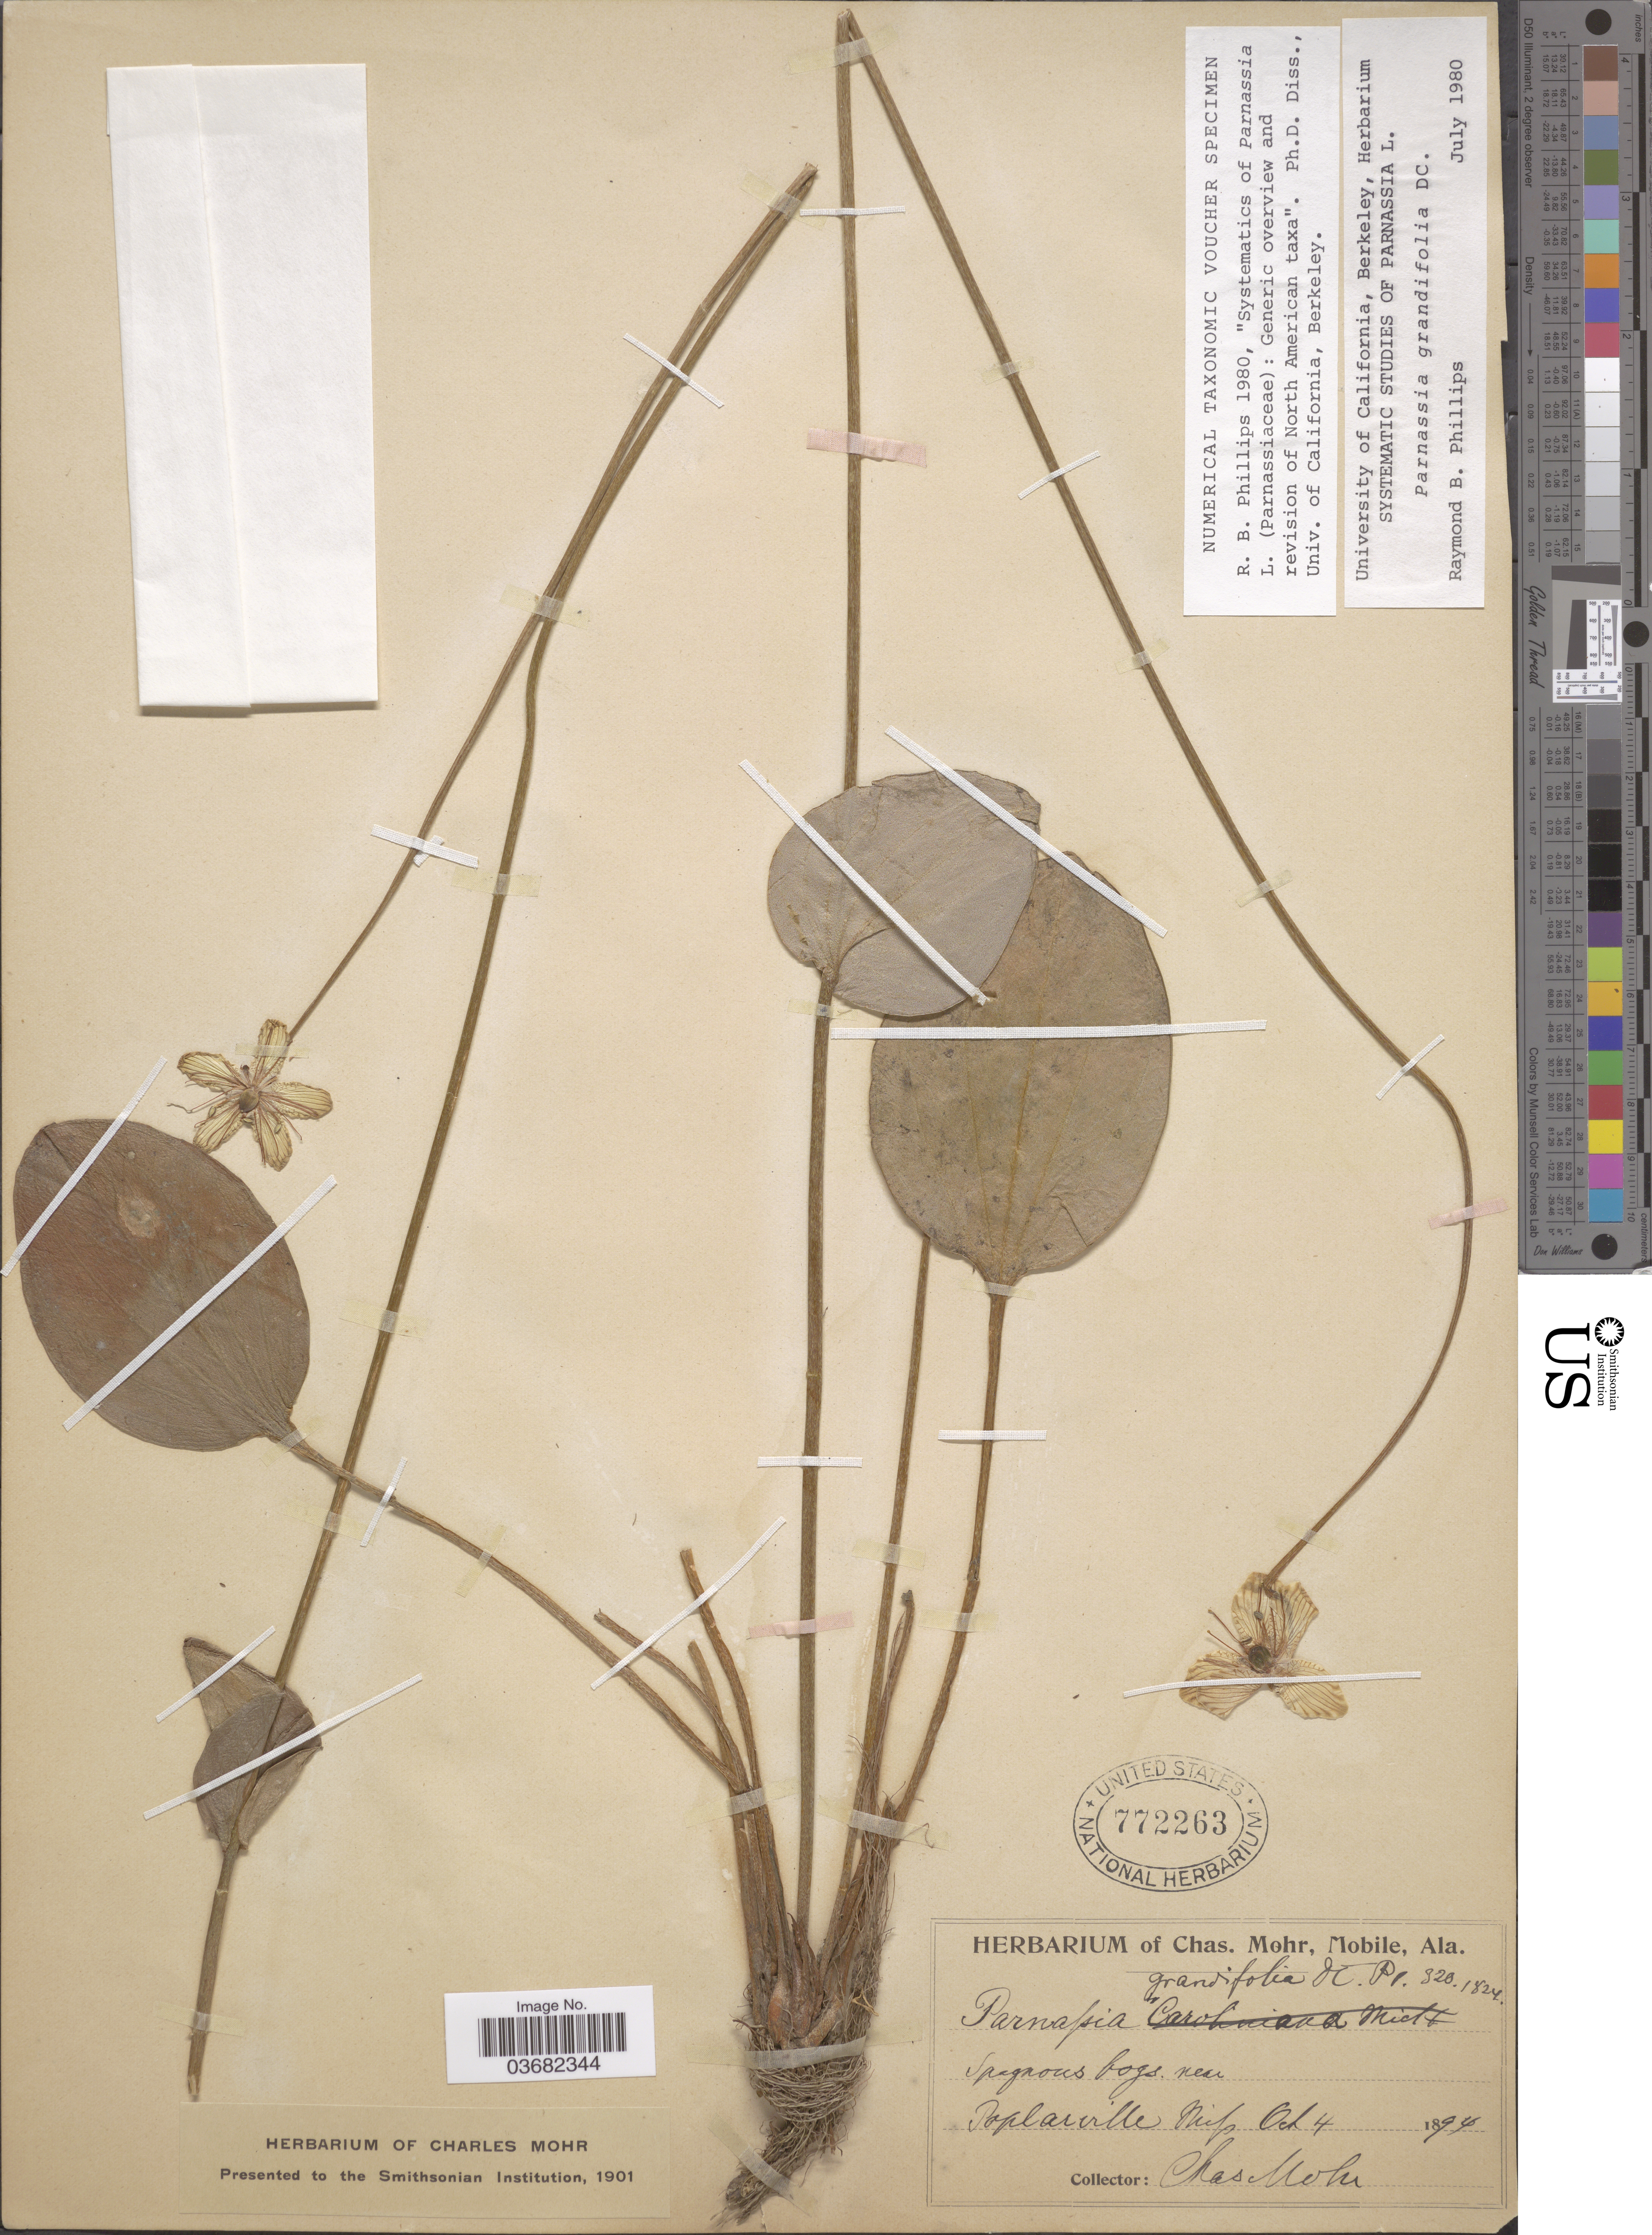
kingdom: Plantae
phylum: Tracheophyta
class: Magnoliopsida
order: Celastrales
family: Parnassiaceae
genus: Parnassia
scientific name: Parnassia grandifolia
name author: DC.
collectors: Mohr, C. T. (herbarium)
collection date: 1894-10-04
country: United States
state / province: Mississippi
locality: Poplarville.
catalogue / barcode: US 772263